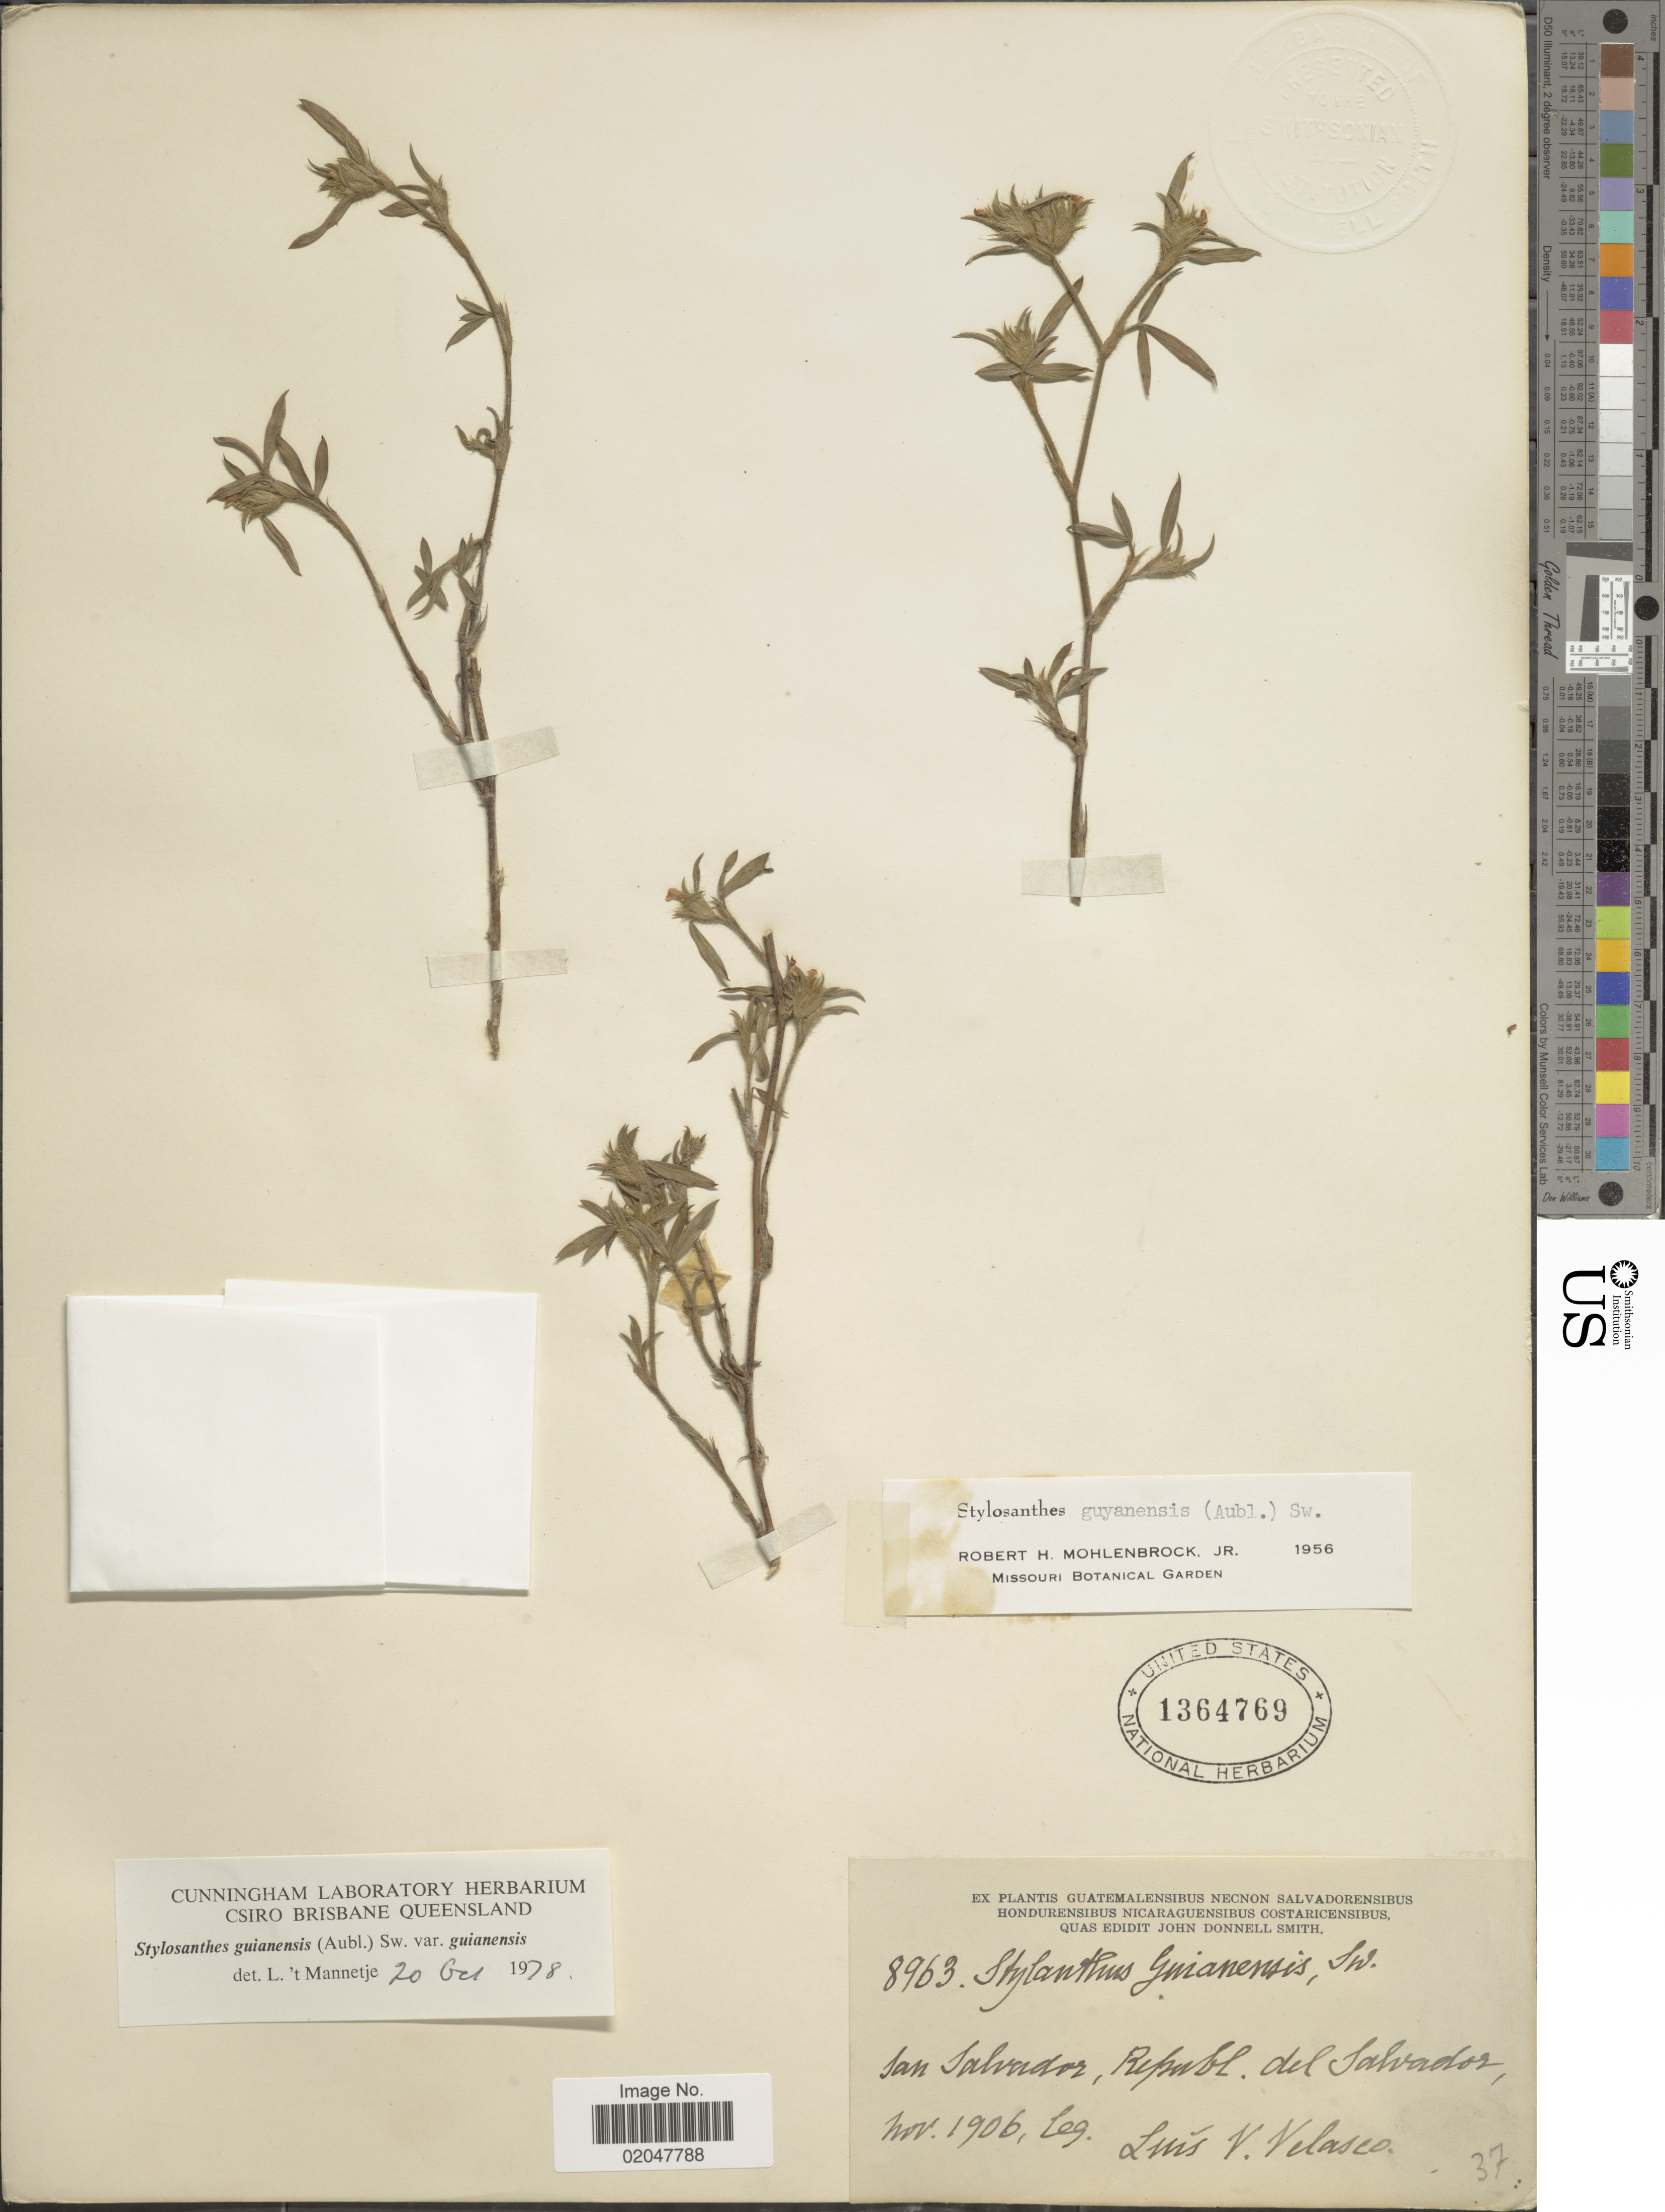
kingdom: Plantae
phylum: Tracheophyta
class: Magnoliopsida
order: Fabales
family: Fabaceae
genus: Stylosanthes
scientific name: Stylosanthes guianensis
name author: (Aubl.) Sw.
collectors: L. Velasco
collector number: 37/8963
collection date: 1906-11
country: El Salvador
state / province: San Salvador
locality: Republ. del Salvador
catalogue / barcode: US 1364769